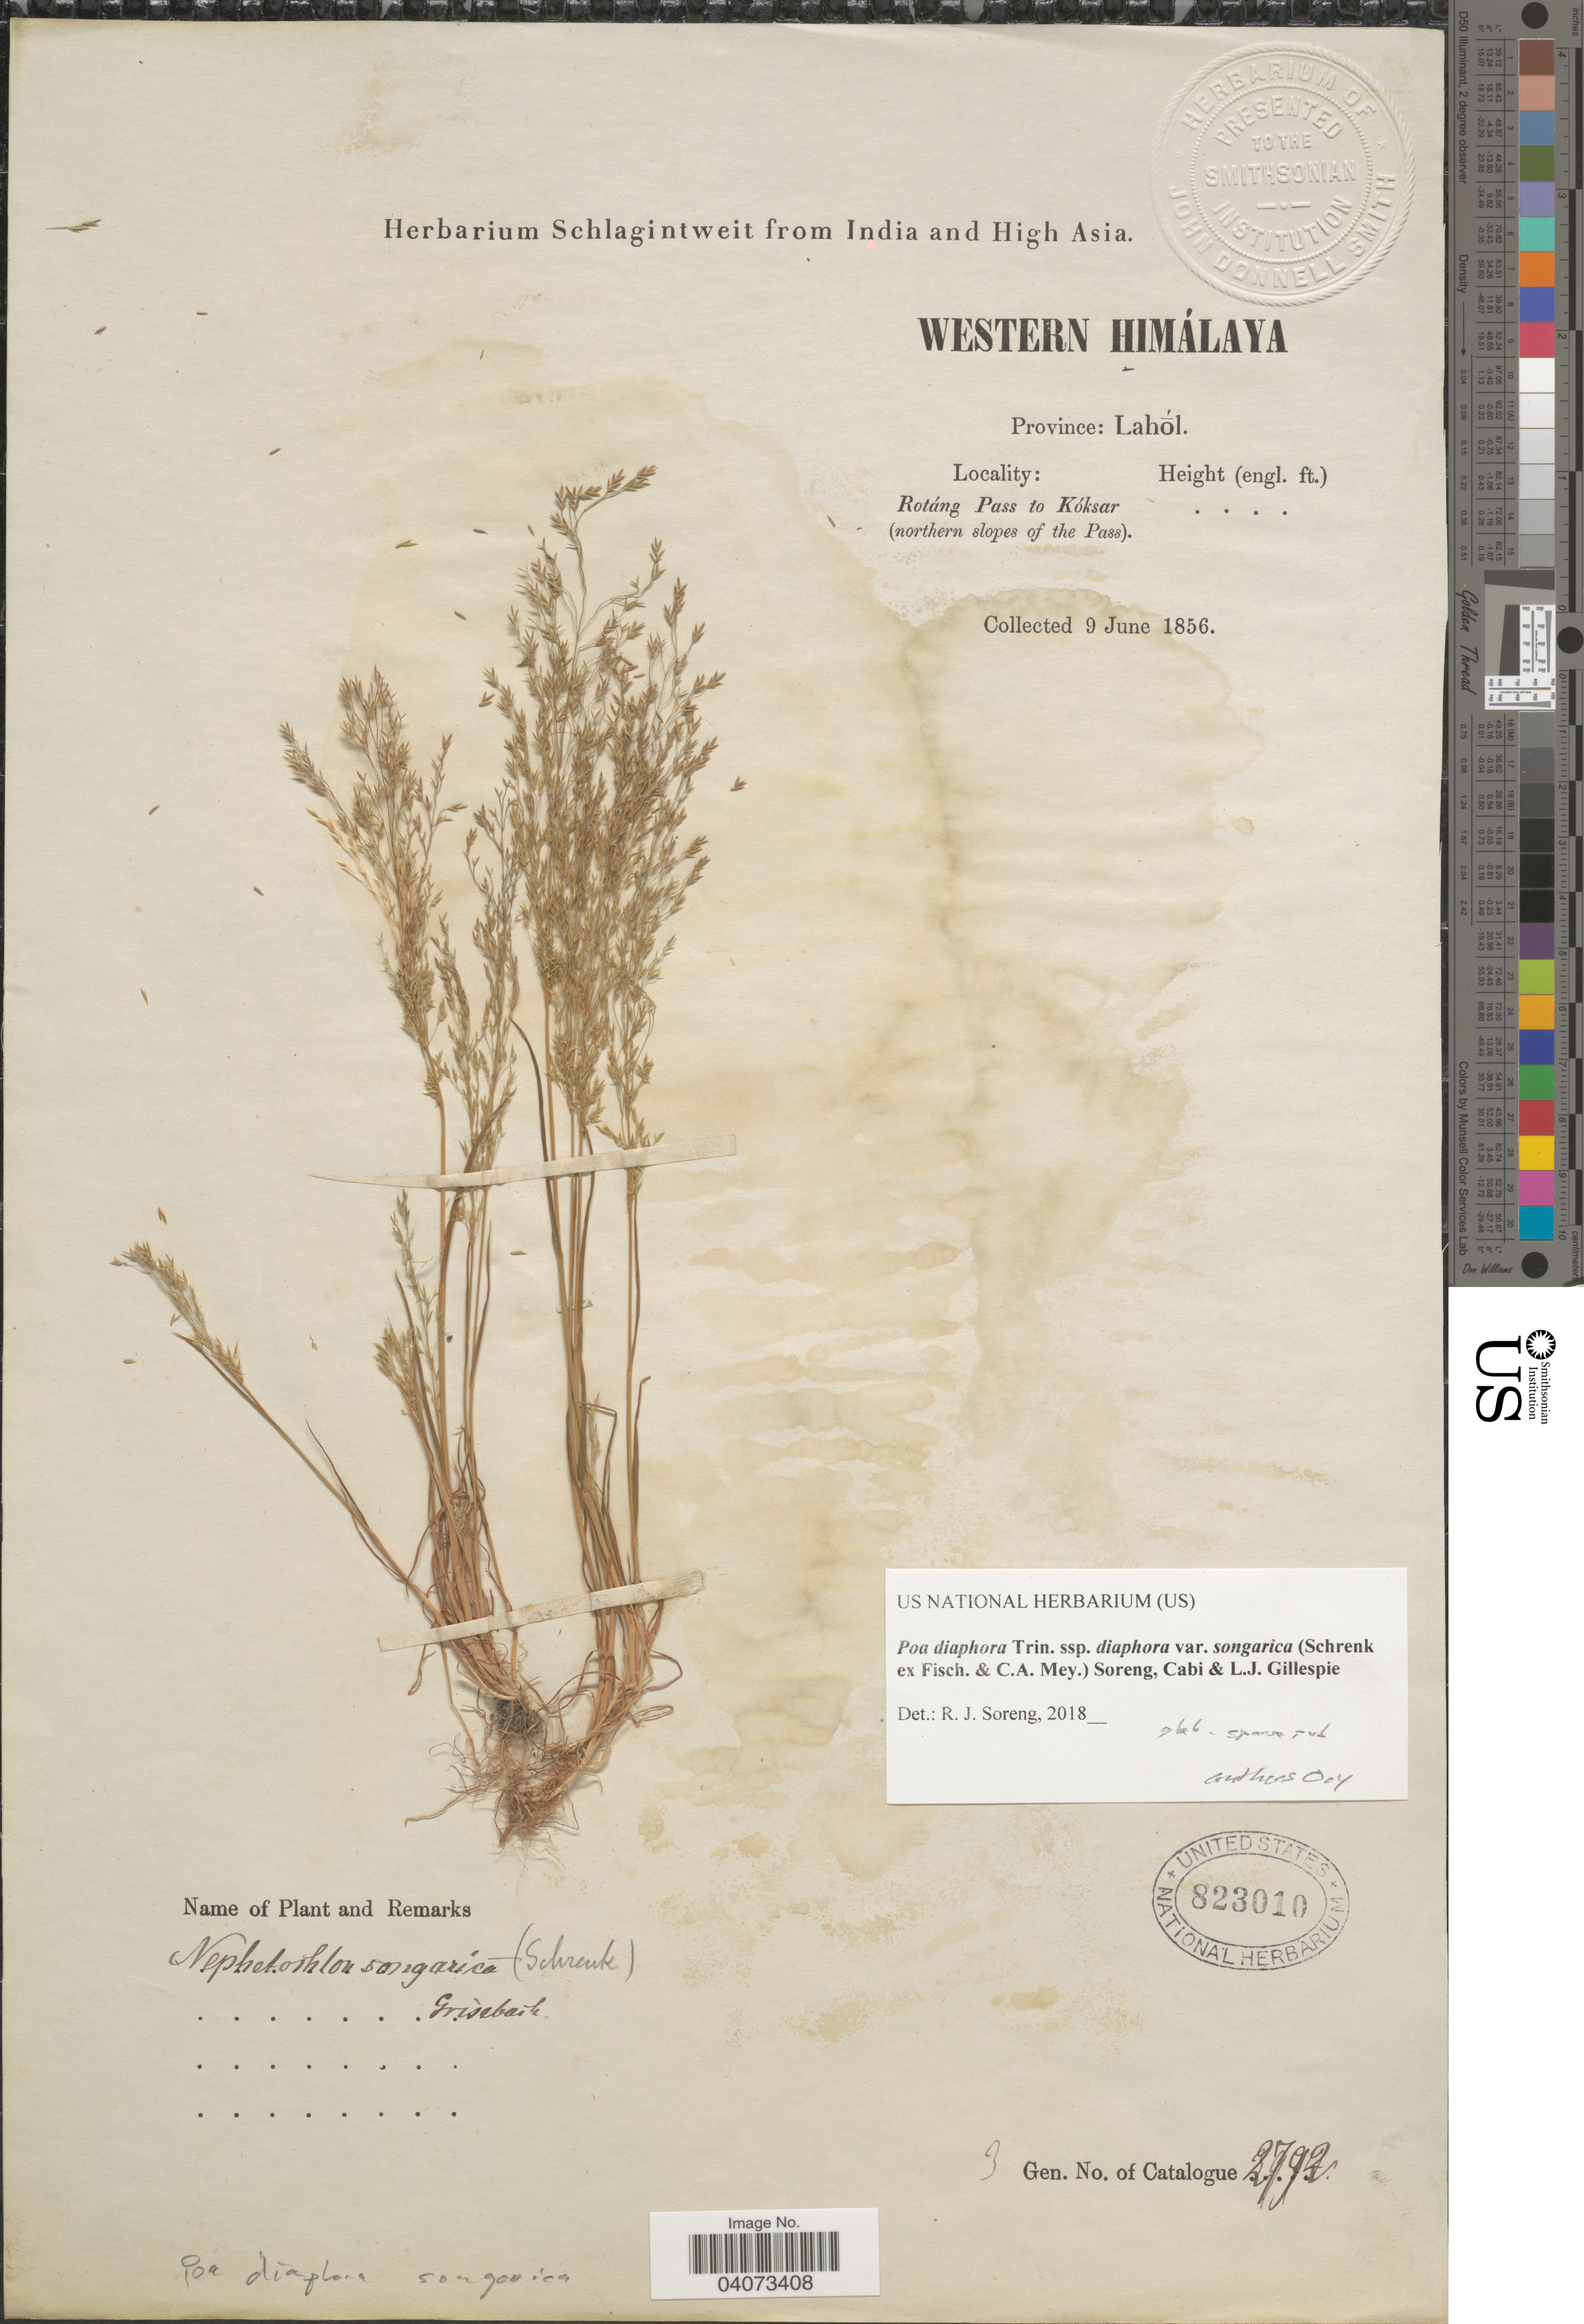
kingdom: Plantae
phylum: Tracheophyta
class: Liliopsida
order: Poales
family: Poaceae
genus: Poa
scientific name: Poa diaphora subsp. diaphora var. songarica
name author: (Schrenk ex Fisch. & C.A. Mey.) Soreng et al.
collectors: ex herb. Schlagintweit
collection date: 1856-06-09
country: India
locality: Western Himálaya. Province: Lahól. Rotáng Pass to Kóksar (northern slopes of the Pass).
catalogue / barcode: US 823010